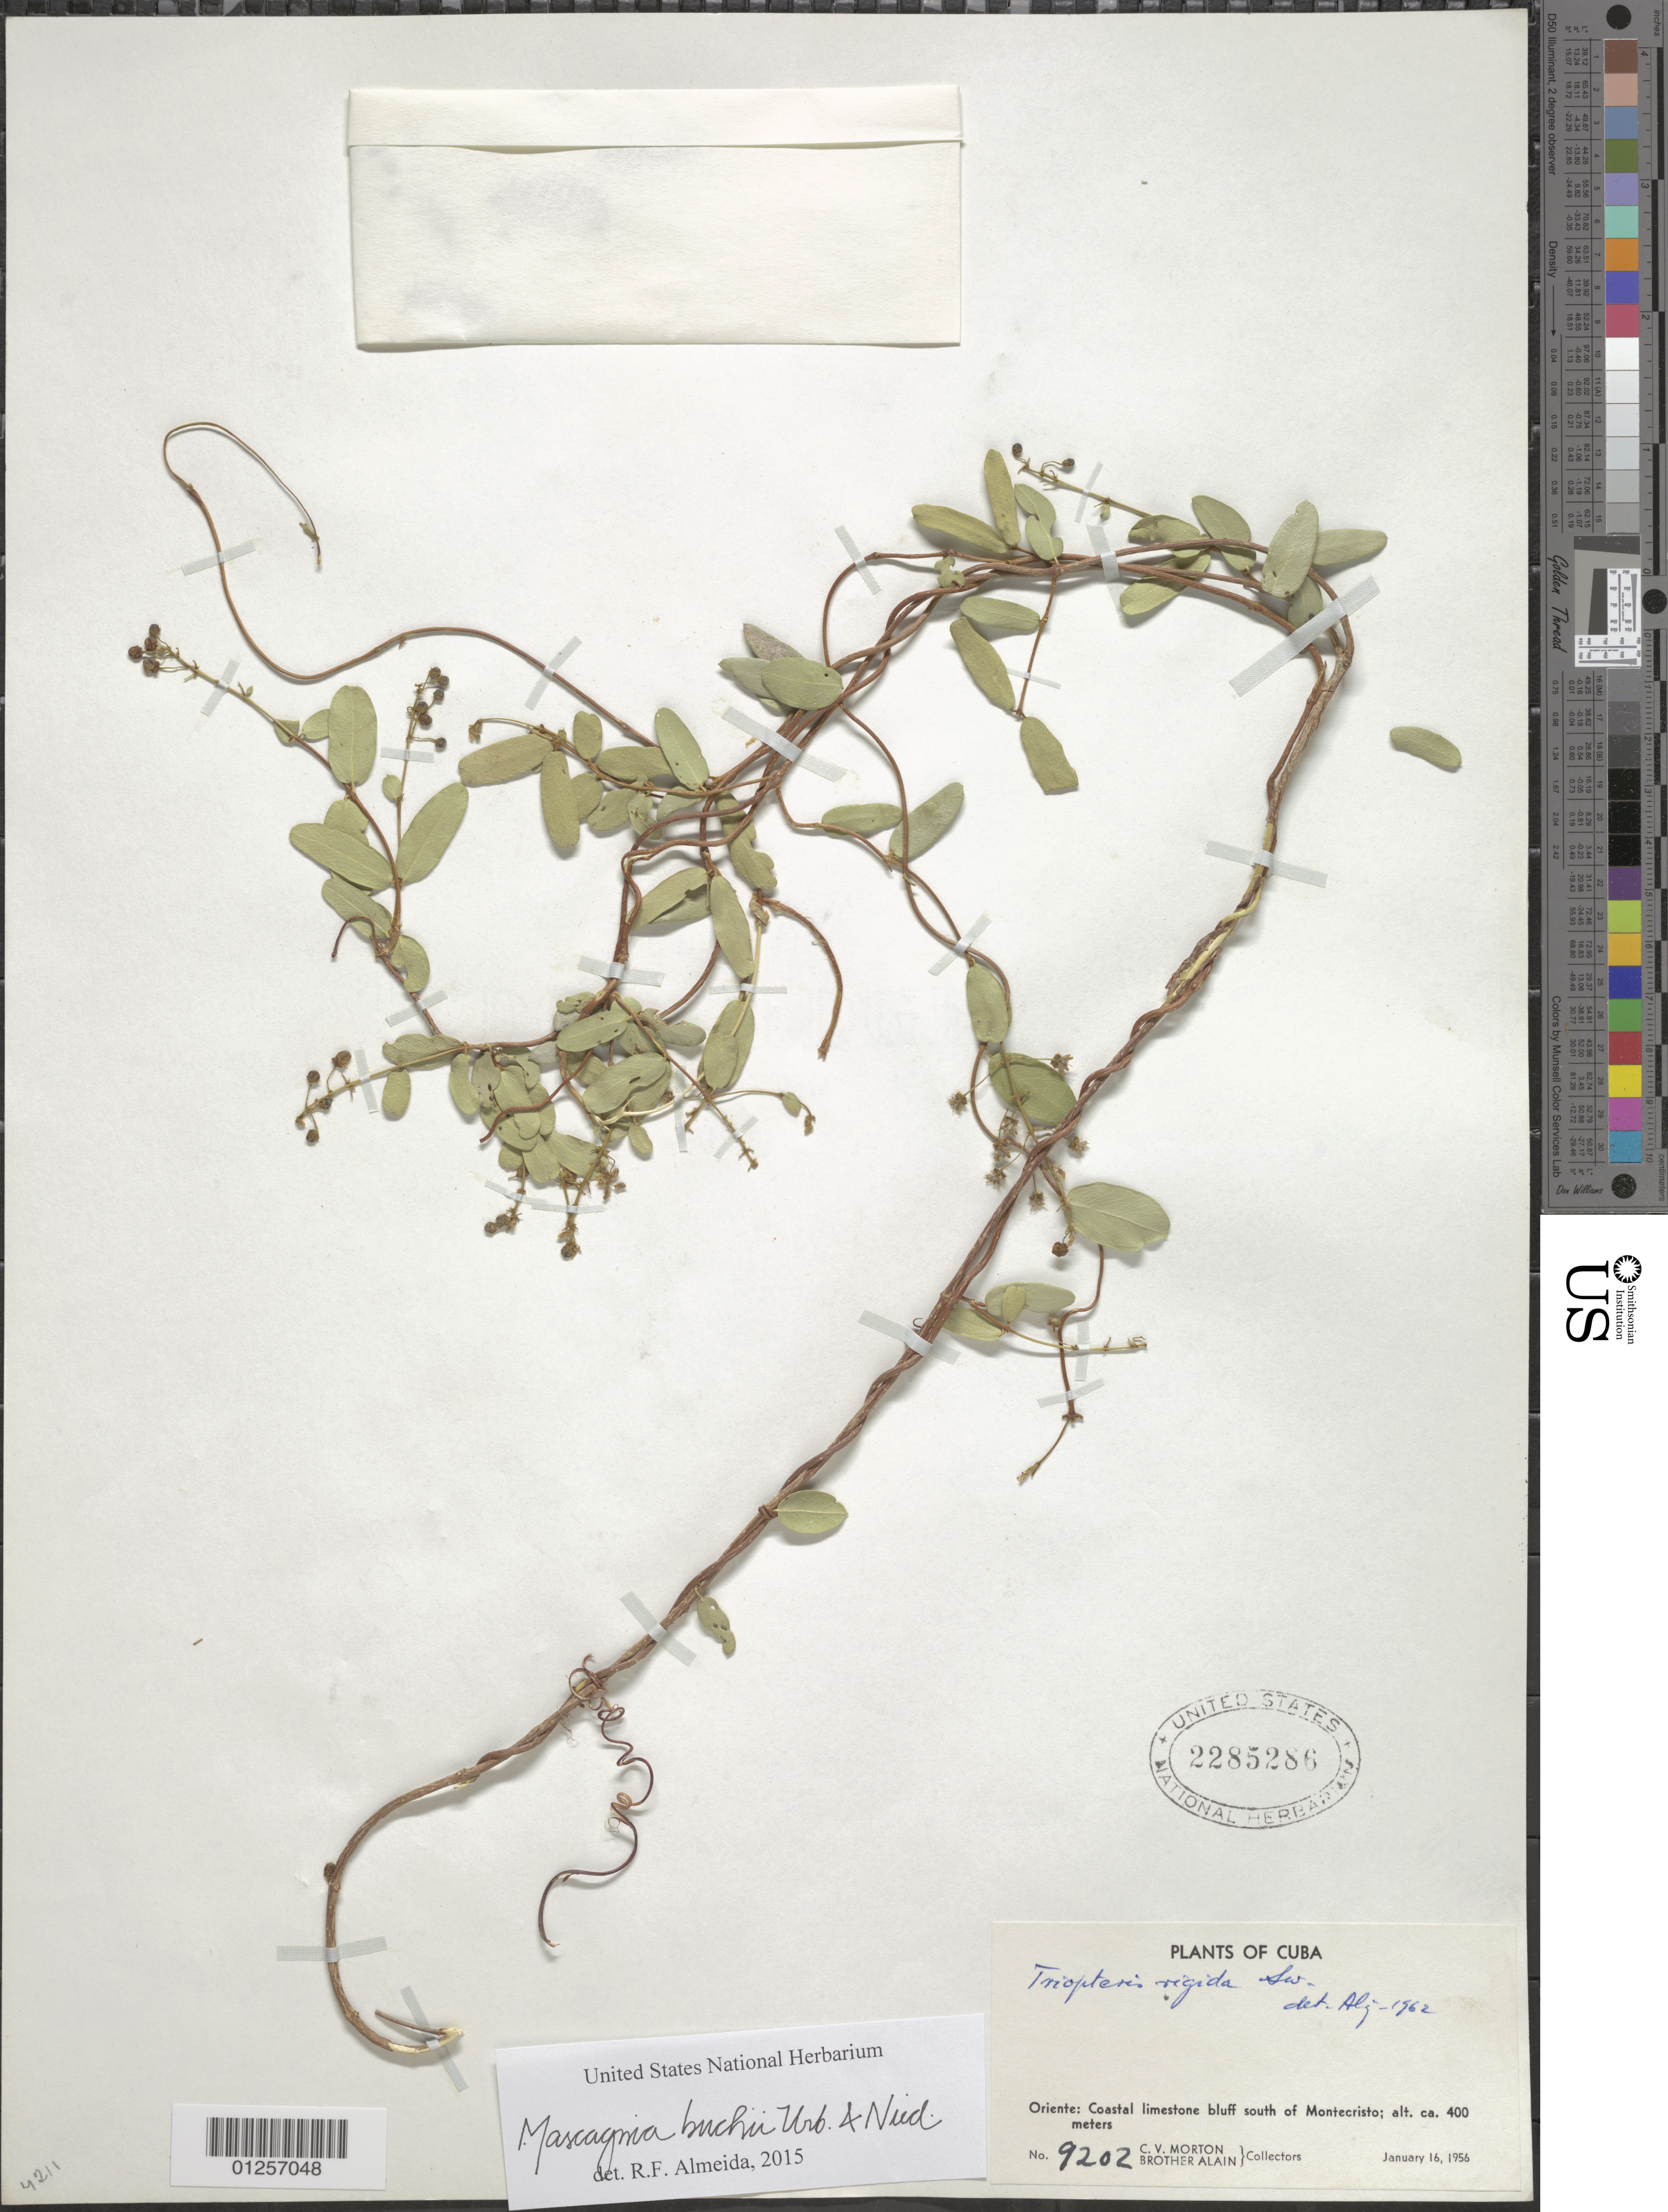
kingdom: Plantae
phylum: Tracheophyta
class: Magnoliopsida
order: Malpighiales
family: Malpighiaceae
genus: Mascagnia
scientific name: Mascagnia buchii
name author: Urb. & Nied.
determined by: De Almeida, R. F., (HUEFS), Universidade Estadual de Feira de Santana (BRAZIL)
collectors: C. V. Morton & A. H. Liogier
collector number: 9202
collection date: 1956-01-16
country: Cuba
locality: Oriente: south of Montecristo.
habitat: Coastal bluff.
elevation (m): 400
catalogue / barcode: US 2285286